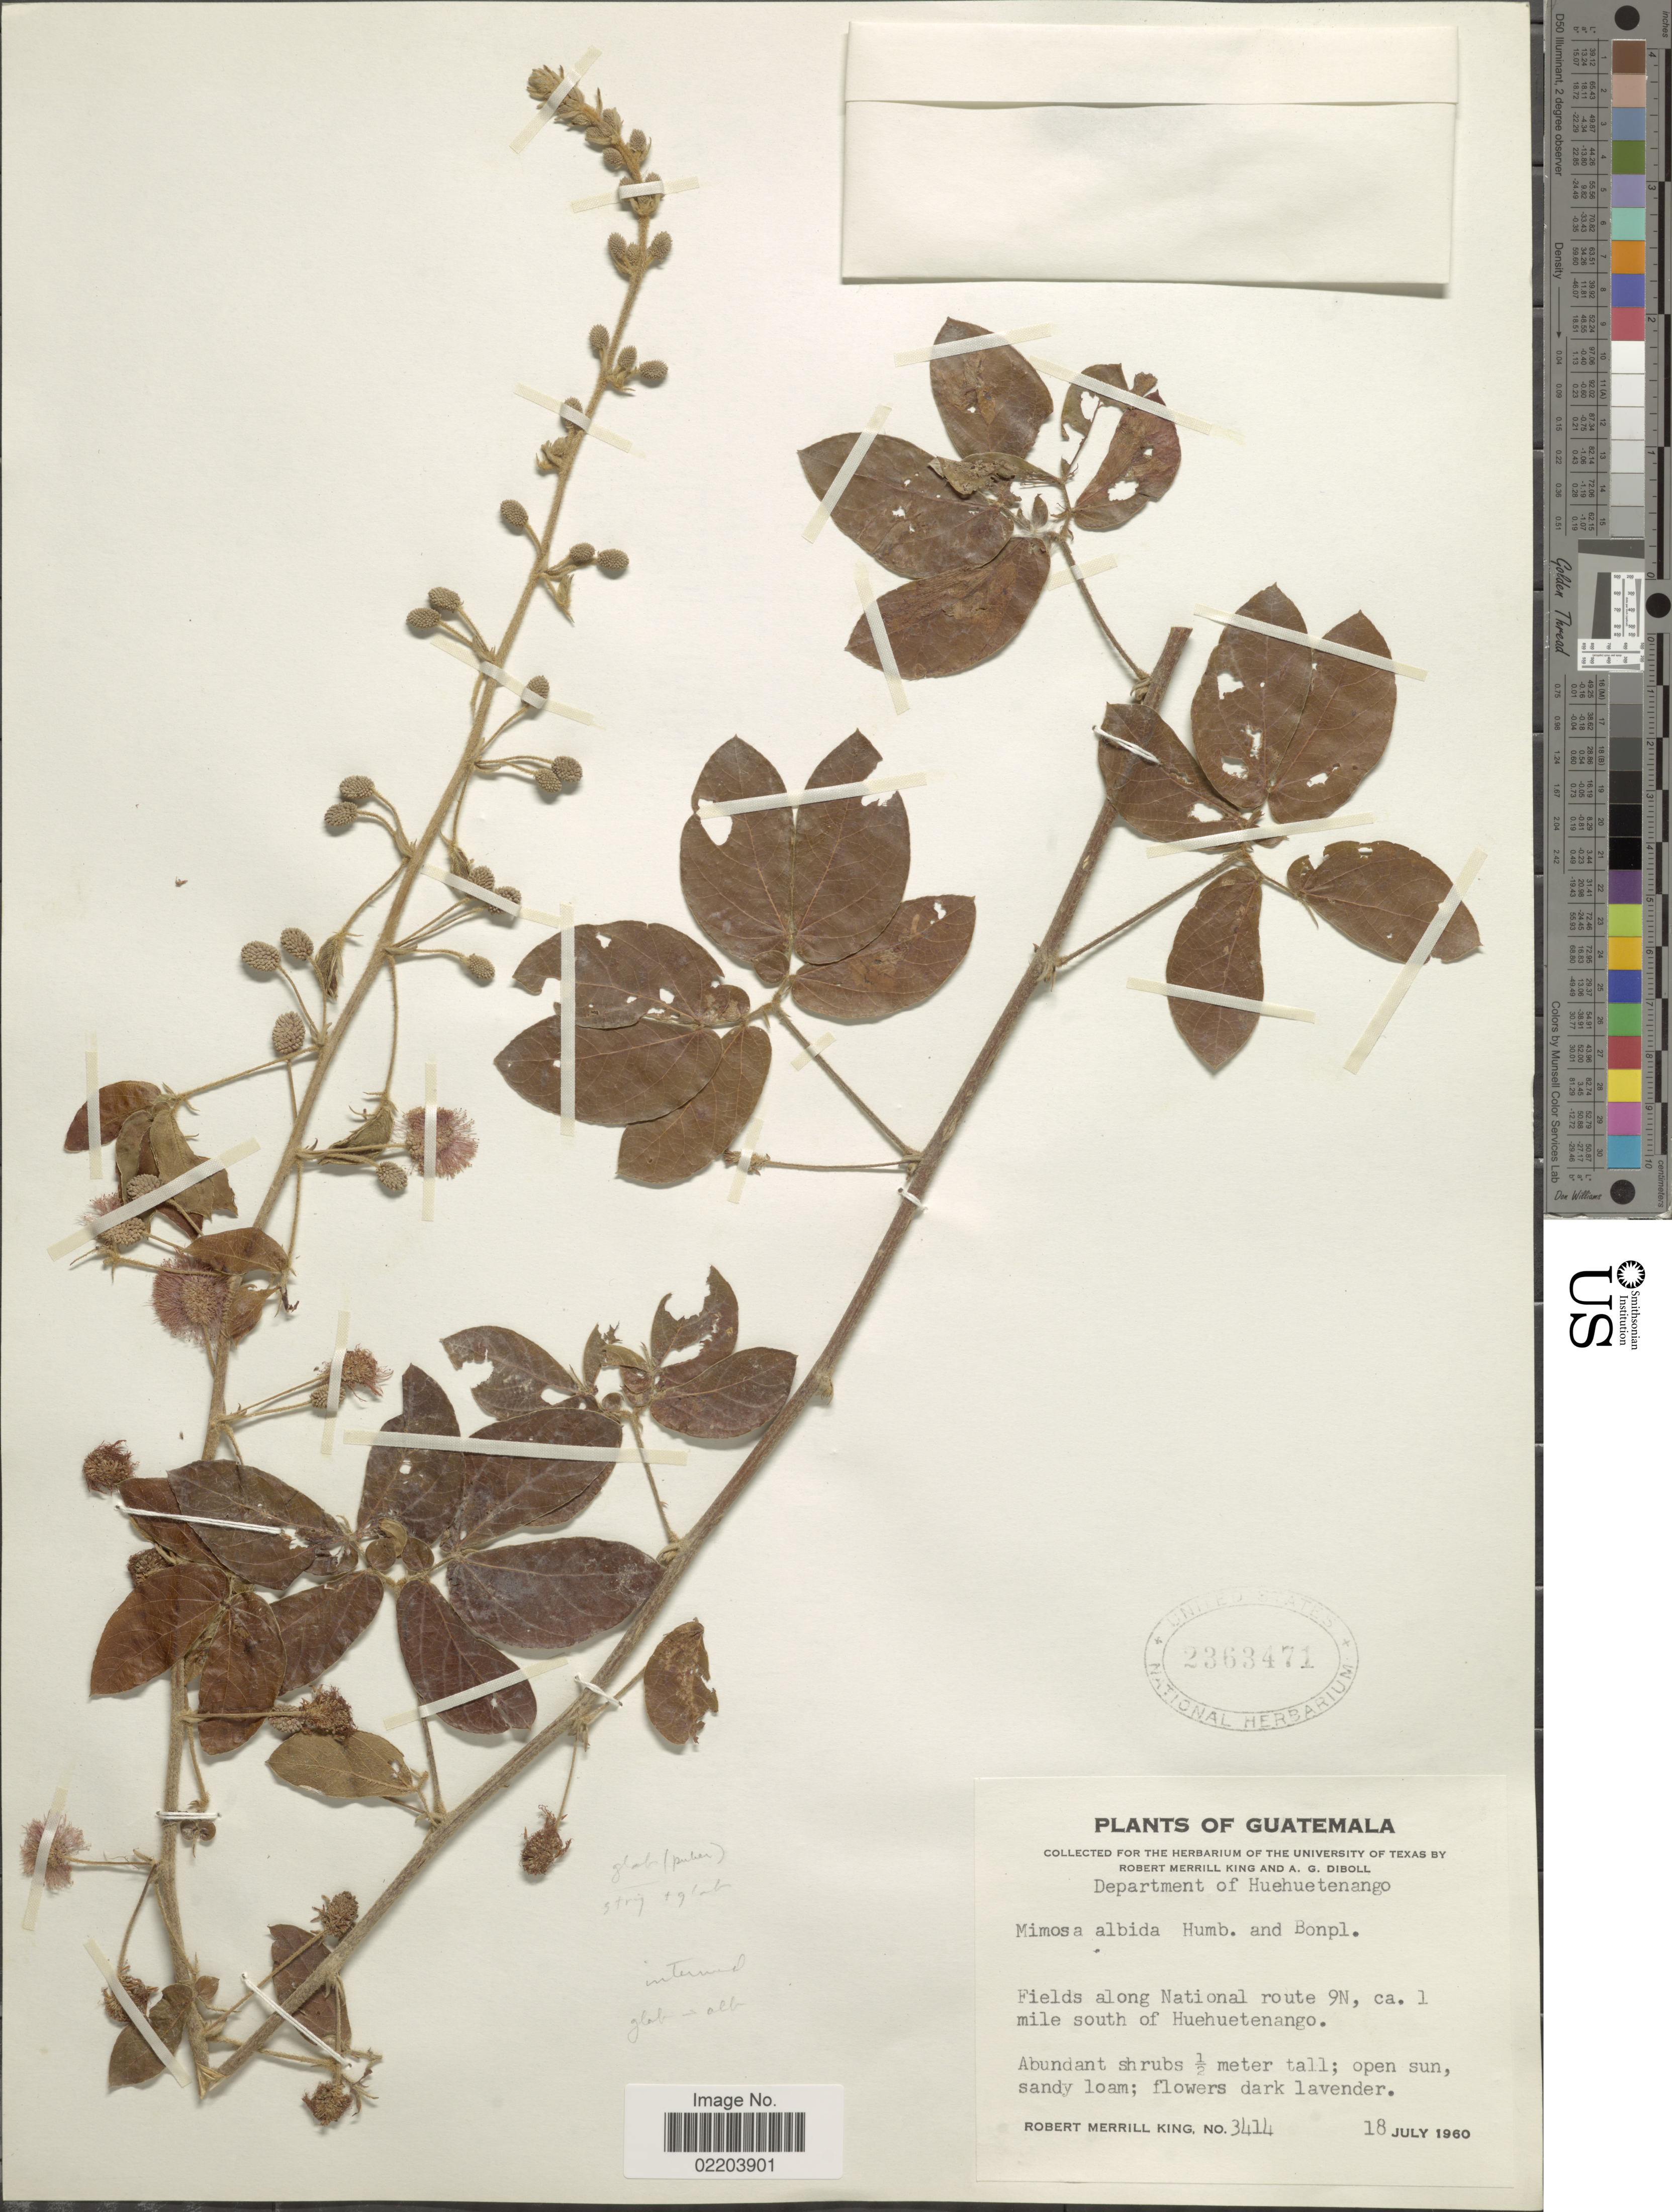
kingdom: Plantae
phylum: Tracheophyta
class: Magnoliopsida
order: Fabales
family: Fabaceae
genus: Mimosa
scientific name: Mimosa albida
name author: Humb. & Bonpl. ex Willd.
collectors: R. M. King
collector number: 3414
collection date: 1960-07-18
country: Guatemala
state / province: Huehuetenango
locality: Department of Huehuetenango, Fields along National route 9N, ca 1 mile south of Huehuetenango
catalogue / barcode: US 2363471